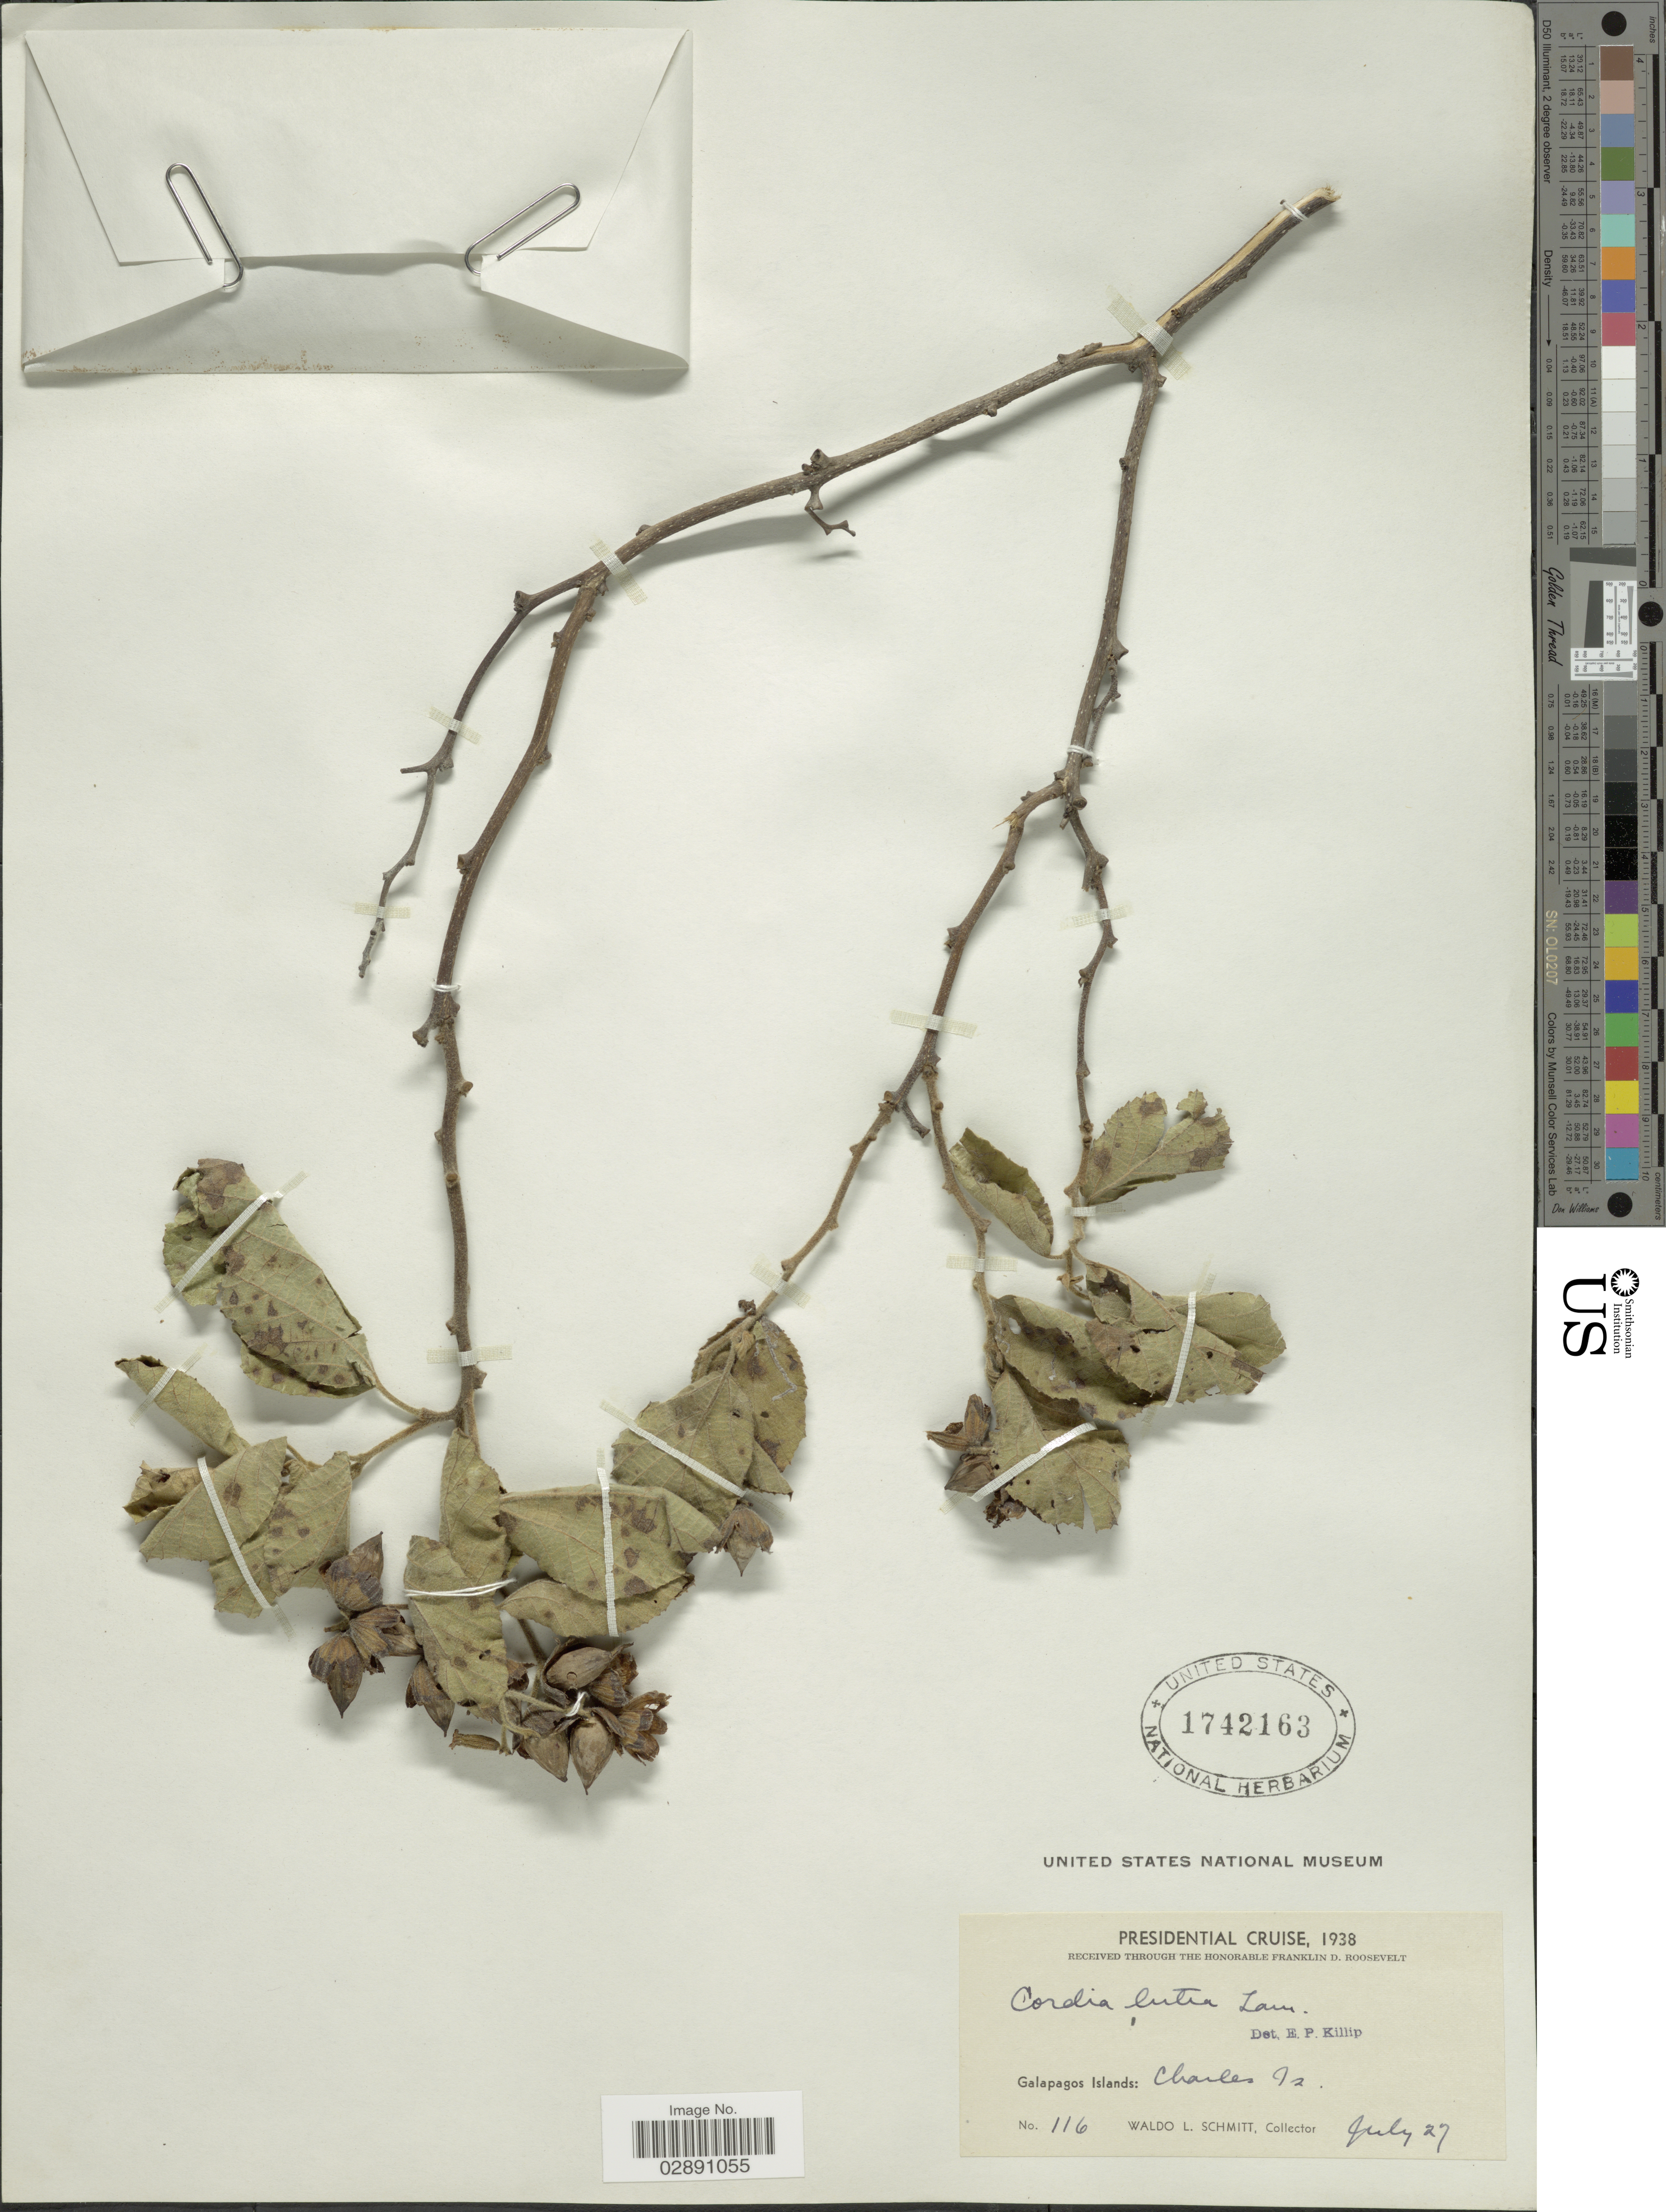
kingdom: Plantae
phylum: Tracheophyta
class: Magnoliopsida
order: Boraginales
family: Cordiaceae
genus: Cordia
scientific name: Cordia lutea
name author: Lam.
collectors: W. L. Schmitt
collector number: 116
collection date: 1938-07-27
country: Ecuador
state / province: Colón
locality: Galapagos Islands: Charles Is.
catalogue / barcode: US 1742163